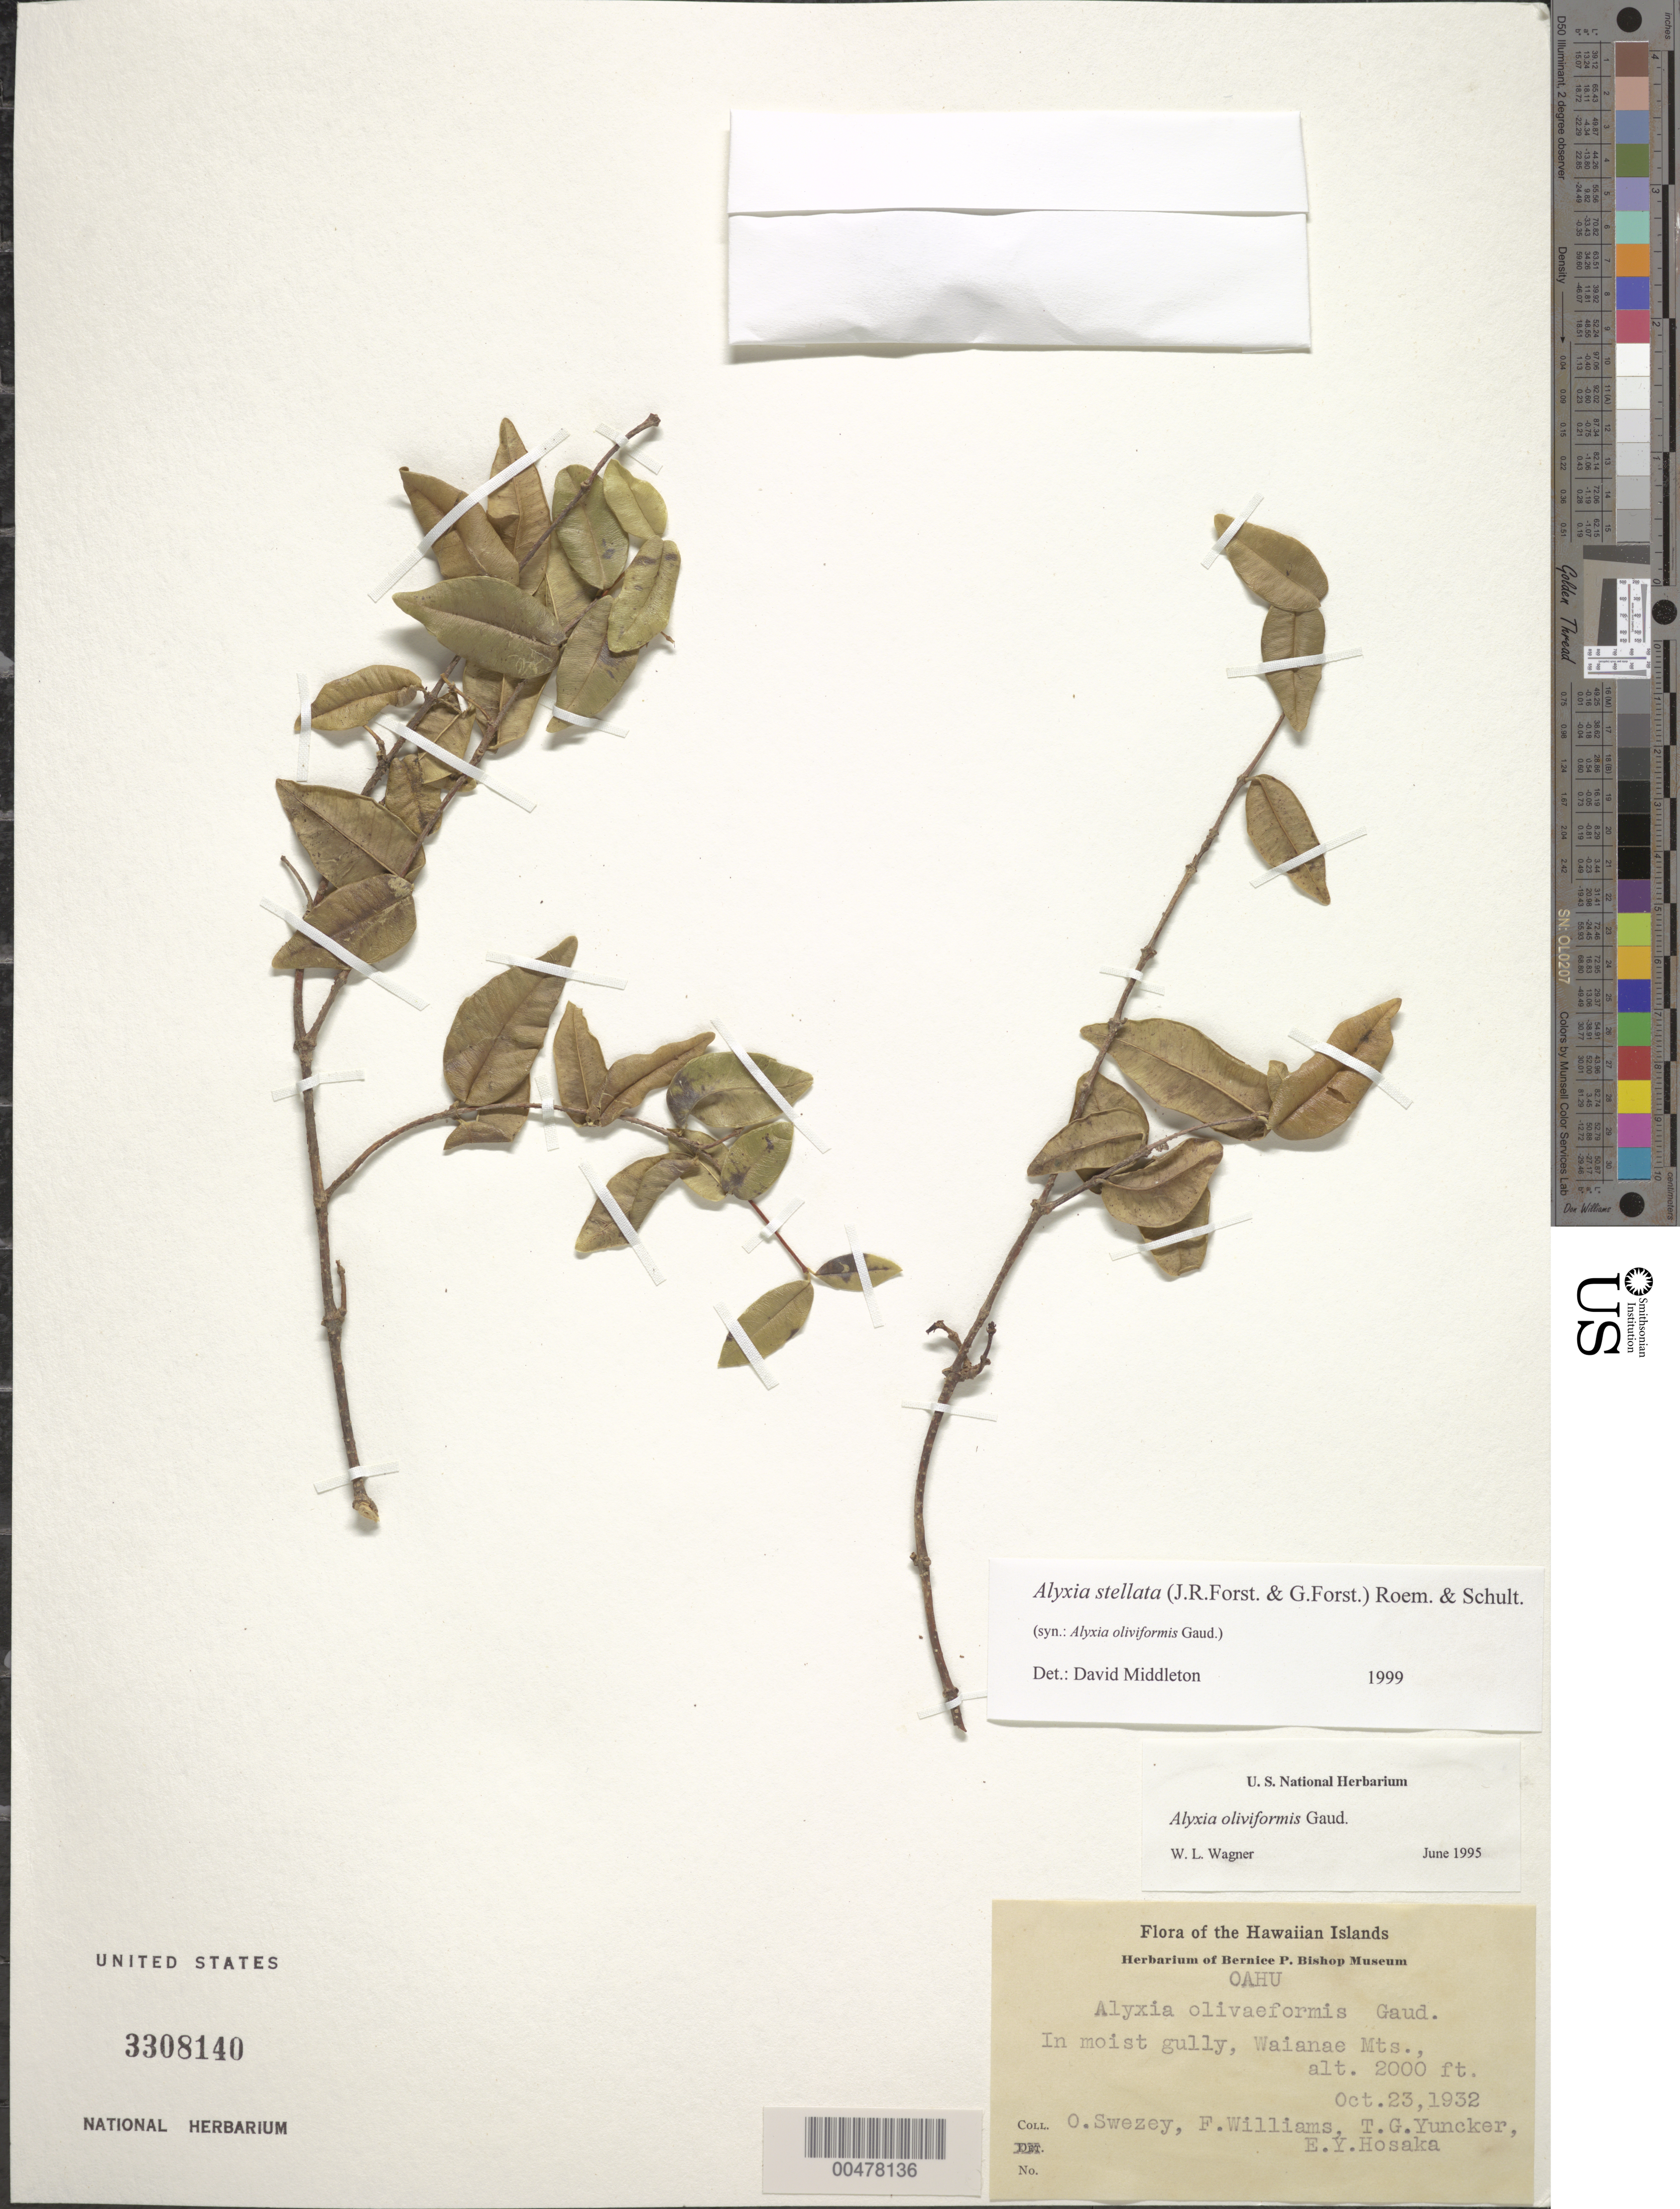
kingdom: Plantae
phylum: Tracheophyta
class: Magnoliopsida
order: Gentianales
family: Apocynaceae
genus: Alyxia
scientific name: Alyxia stellata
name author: (J.R. Forst. & G. Forst.) Roem. & Schult.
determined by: Middleton, D. J.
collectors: O. Sweezey, F. Williams, T. G. Yuncker & E. Y. Hosaka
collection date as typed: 23 Oct 1932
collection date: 1932-10-23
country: United States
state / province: Hawaii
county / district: Honolulu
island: Oahu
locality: Waianae Mts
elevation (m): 610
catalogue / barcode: US 3308140